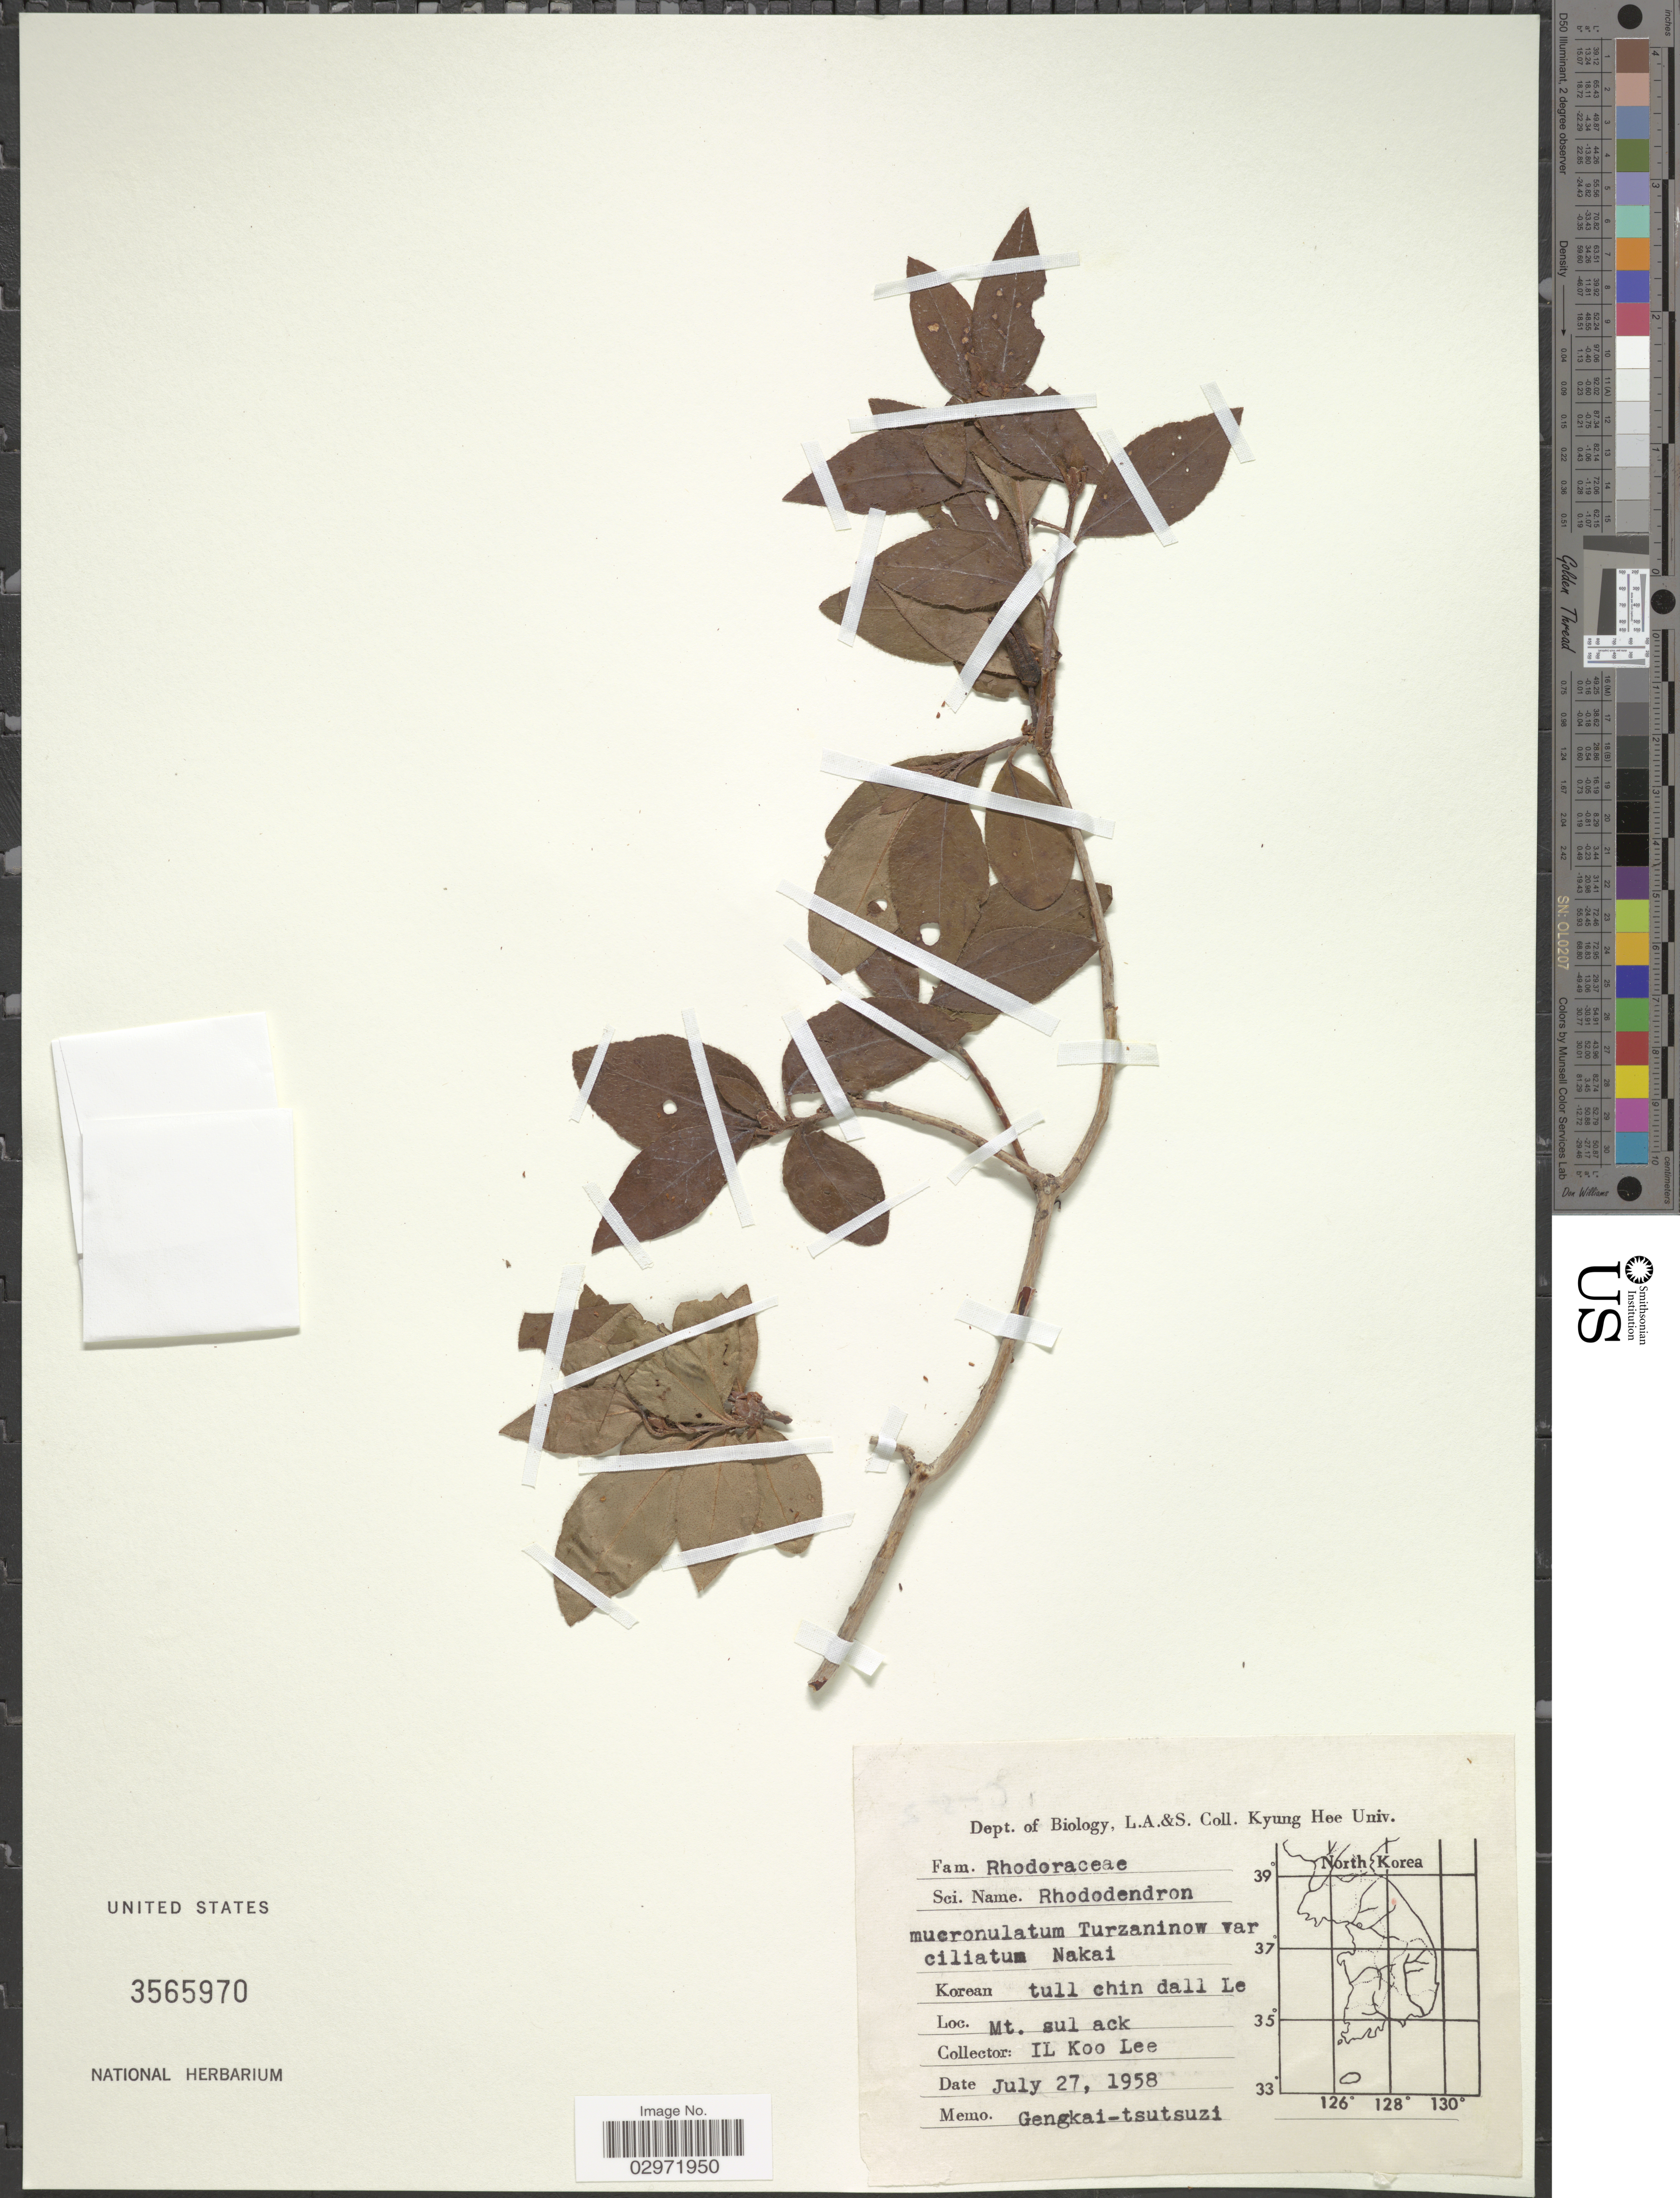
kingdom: Plantae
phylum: Tracheophyta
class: Magnoliopsida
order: Ericales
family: Ericaceae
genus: Rhododendron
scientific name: Rhododendron mucronatum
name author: (Blume) G. Don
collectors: Il-Ko Lee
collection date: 1958-07-27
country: South Korea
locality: Mt. sul ack.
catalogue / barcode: US 3565970